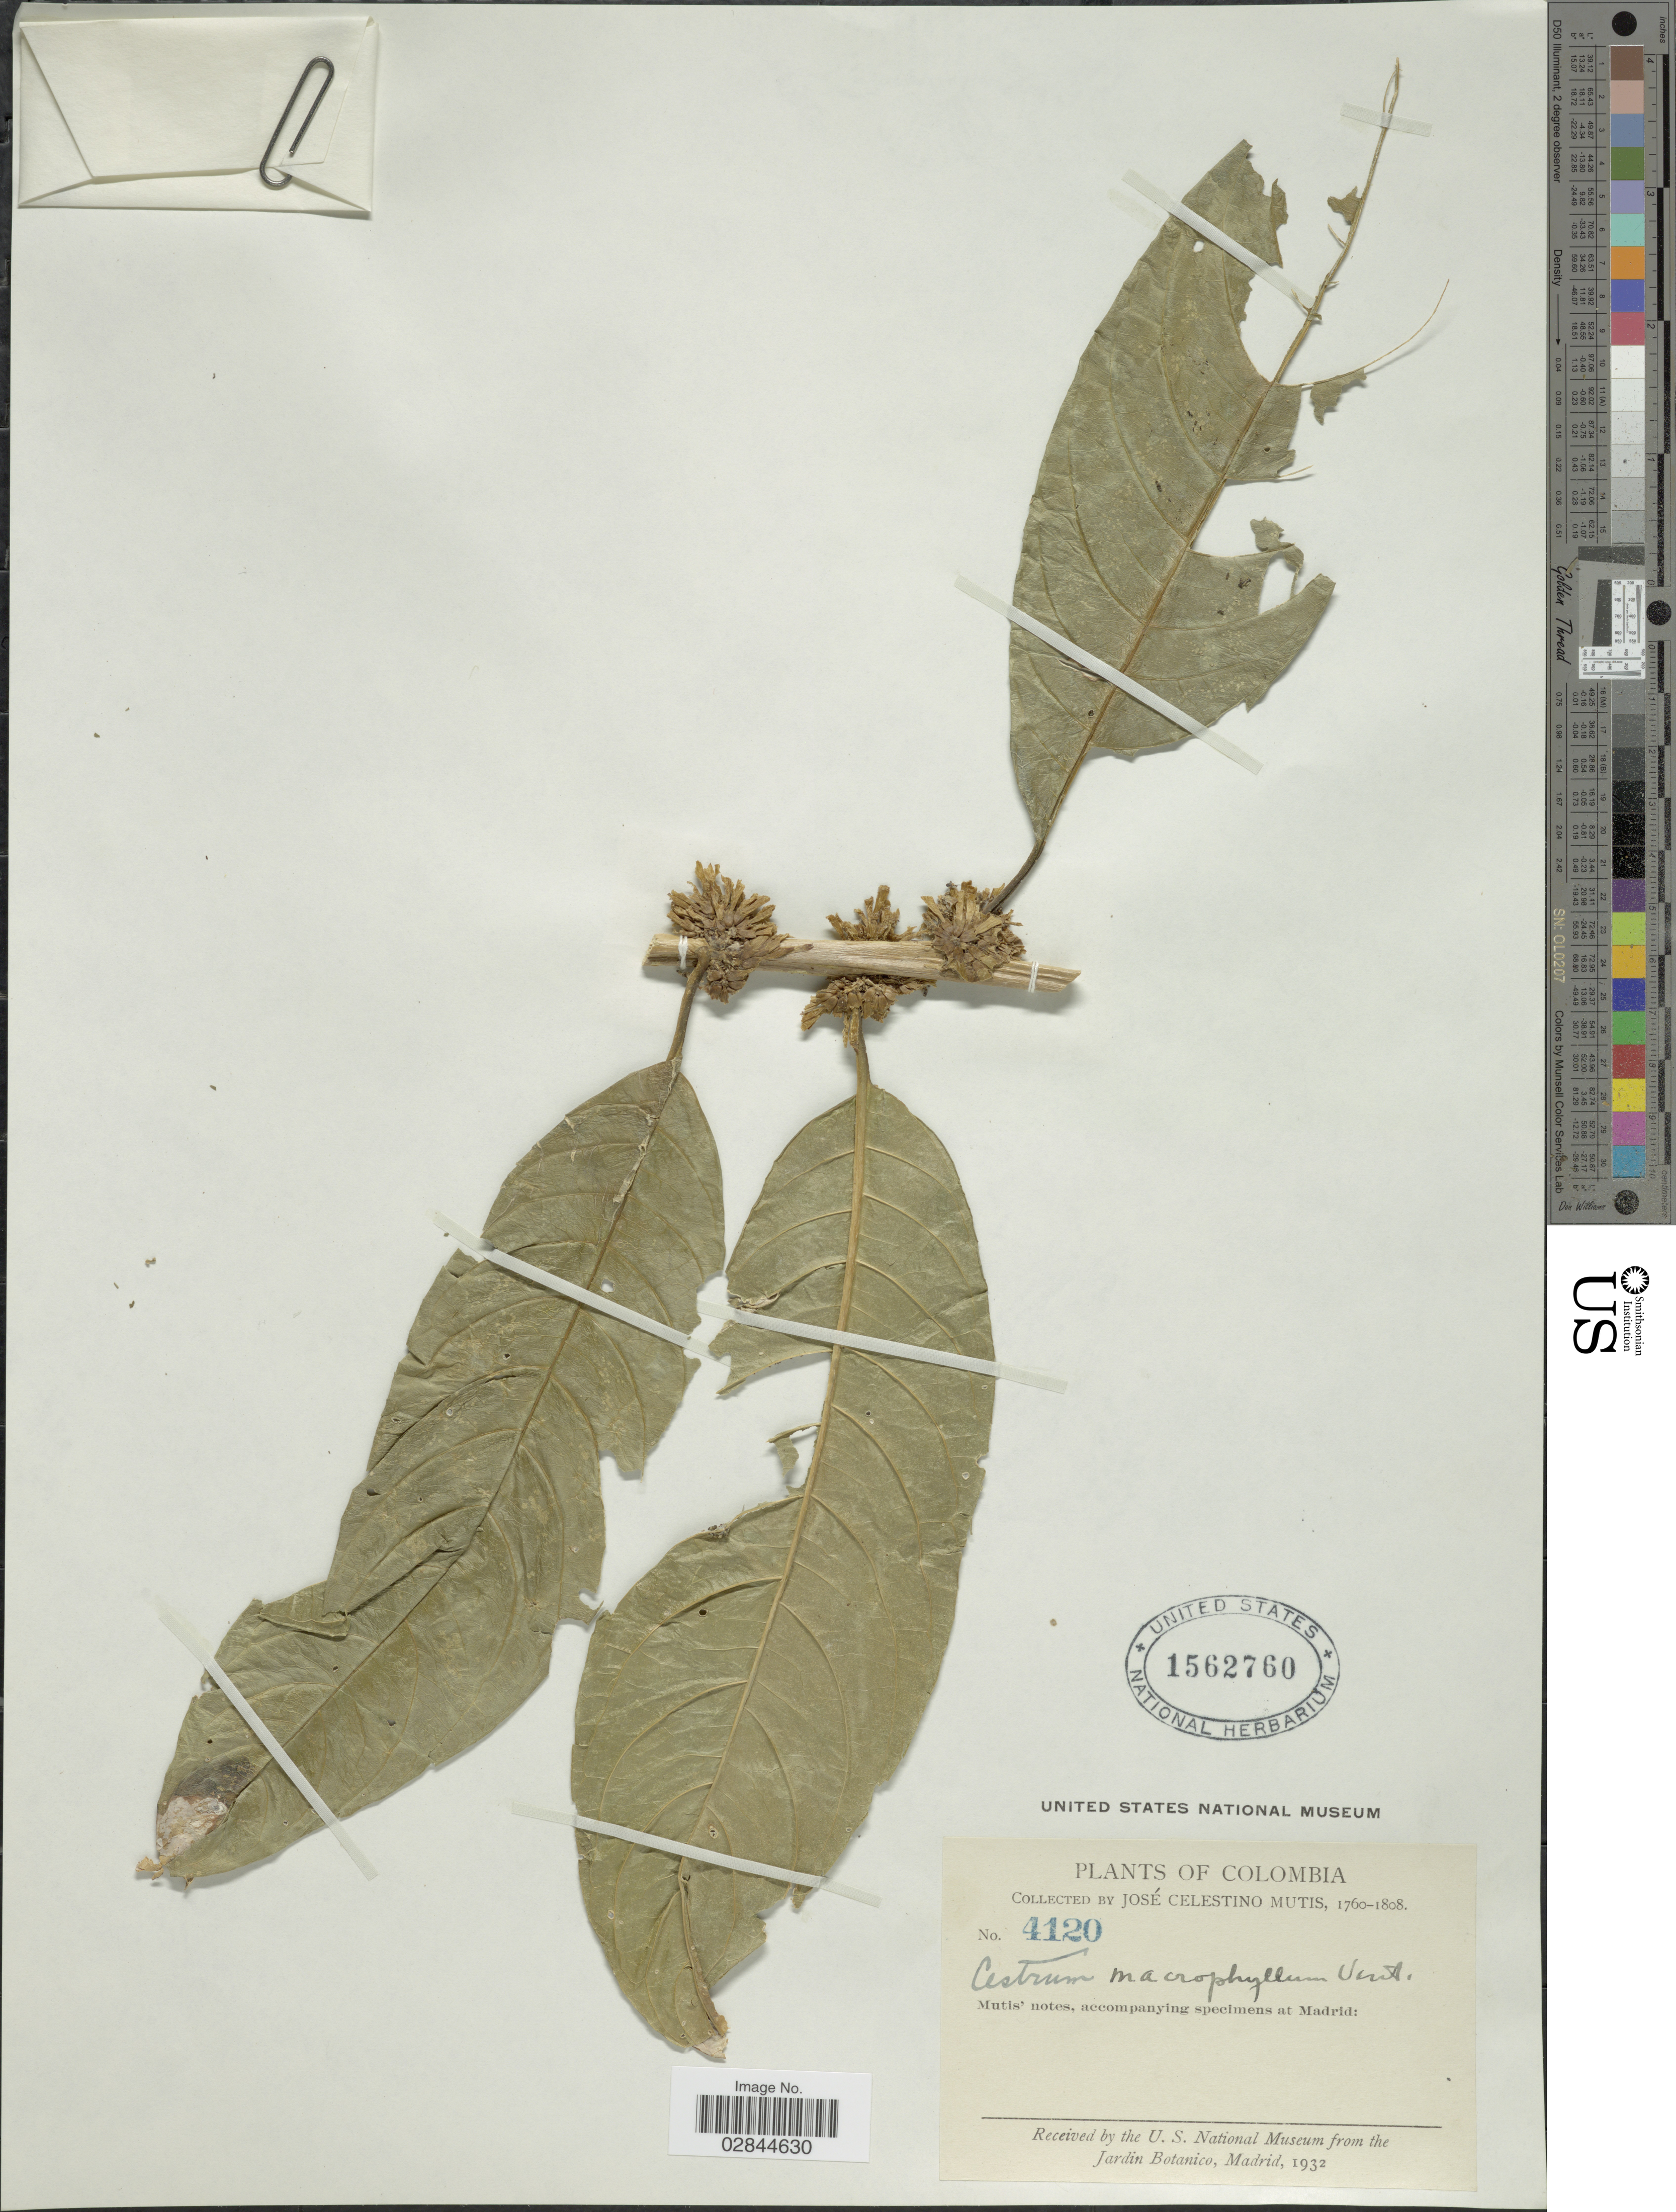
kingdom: Plantae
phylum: Tracheophyta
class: Magnoliopsida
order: Solanales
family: Solanaceae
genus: Cestrum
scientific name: Cestrum macrophyllum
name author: Vent.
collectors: J. C. B. Mutis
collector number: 4120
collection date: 1760/1808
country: Colombia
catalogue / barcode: US 1562760